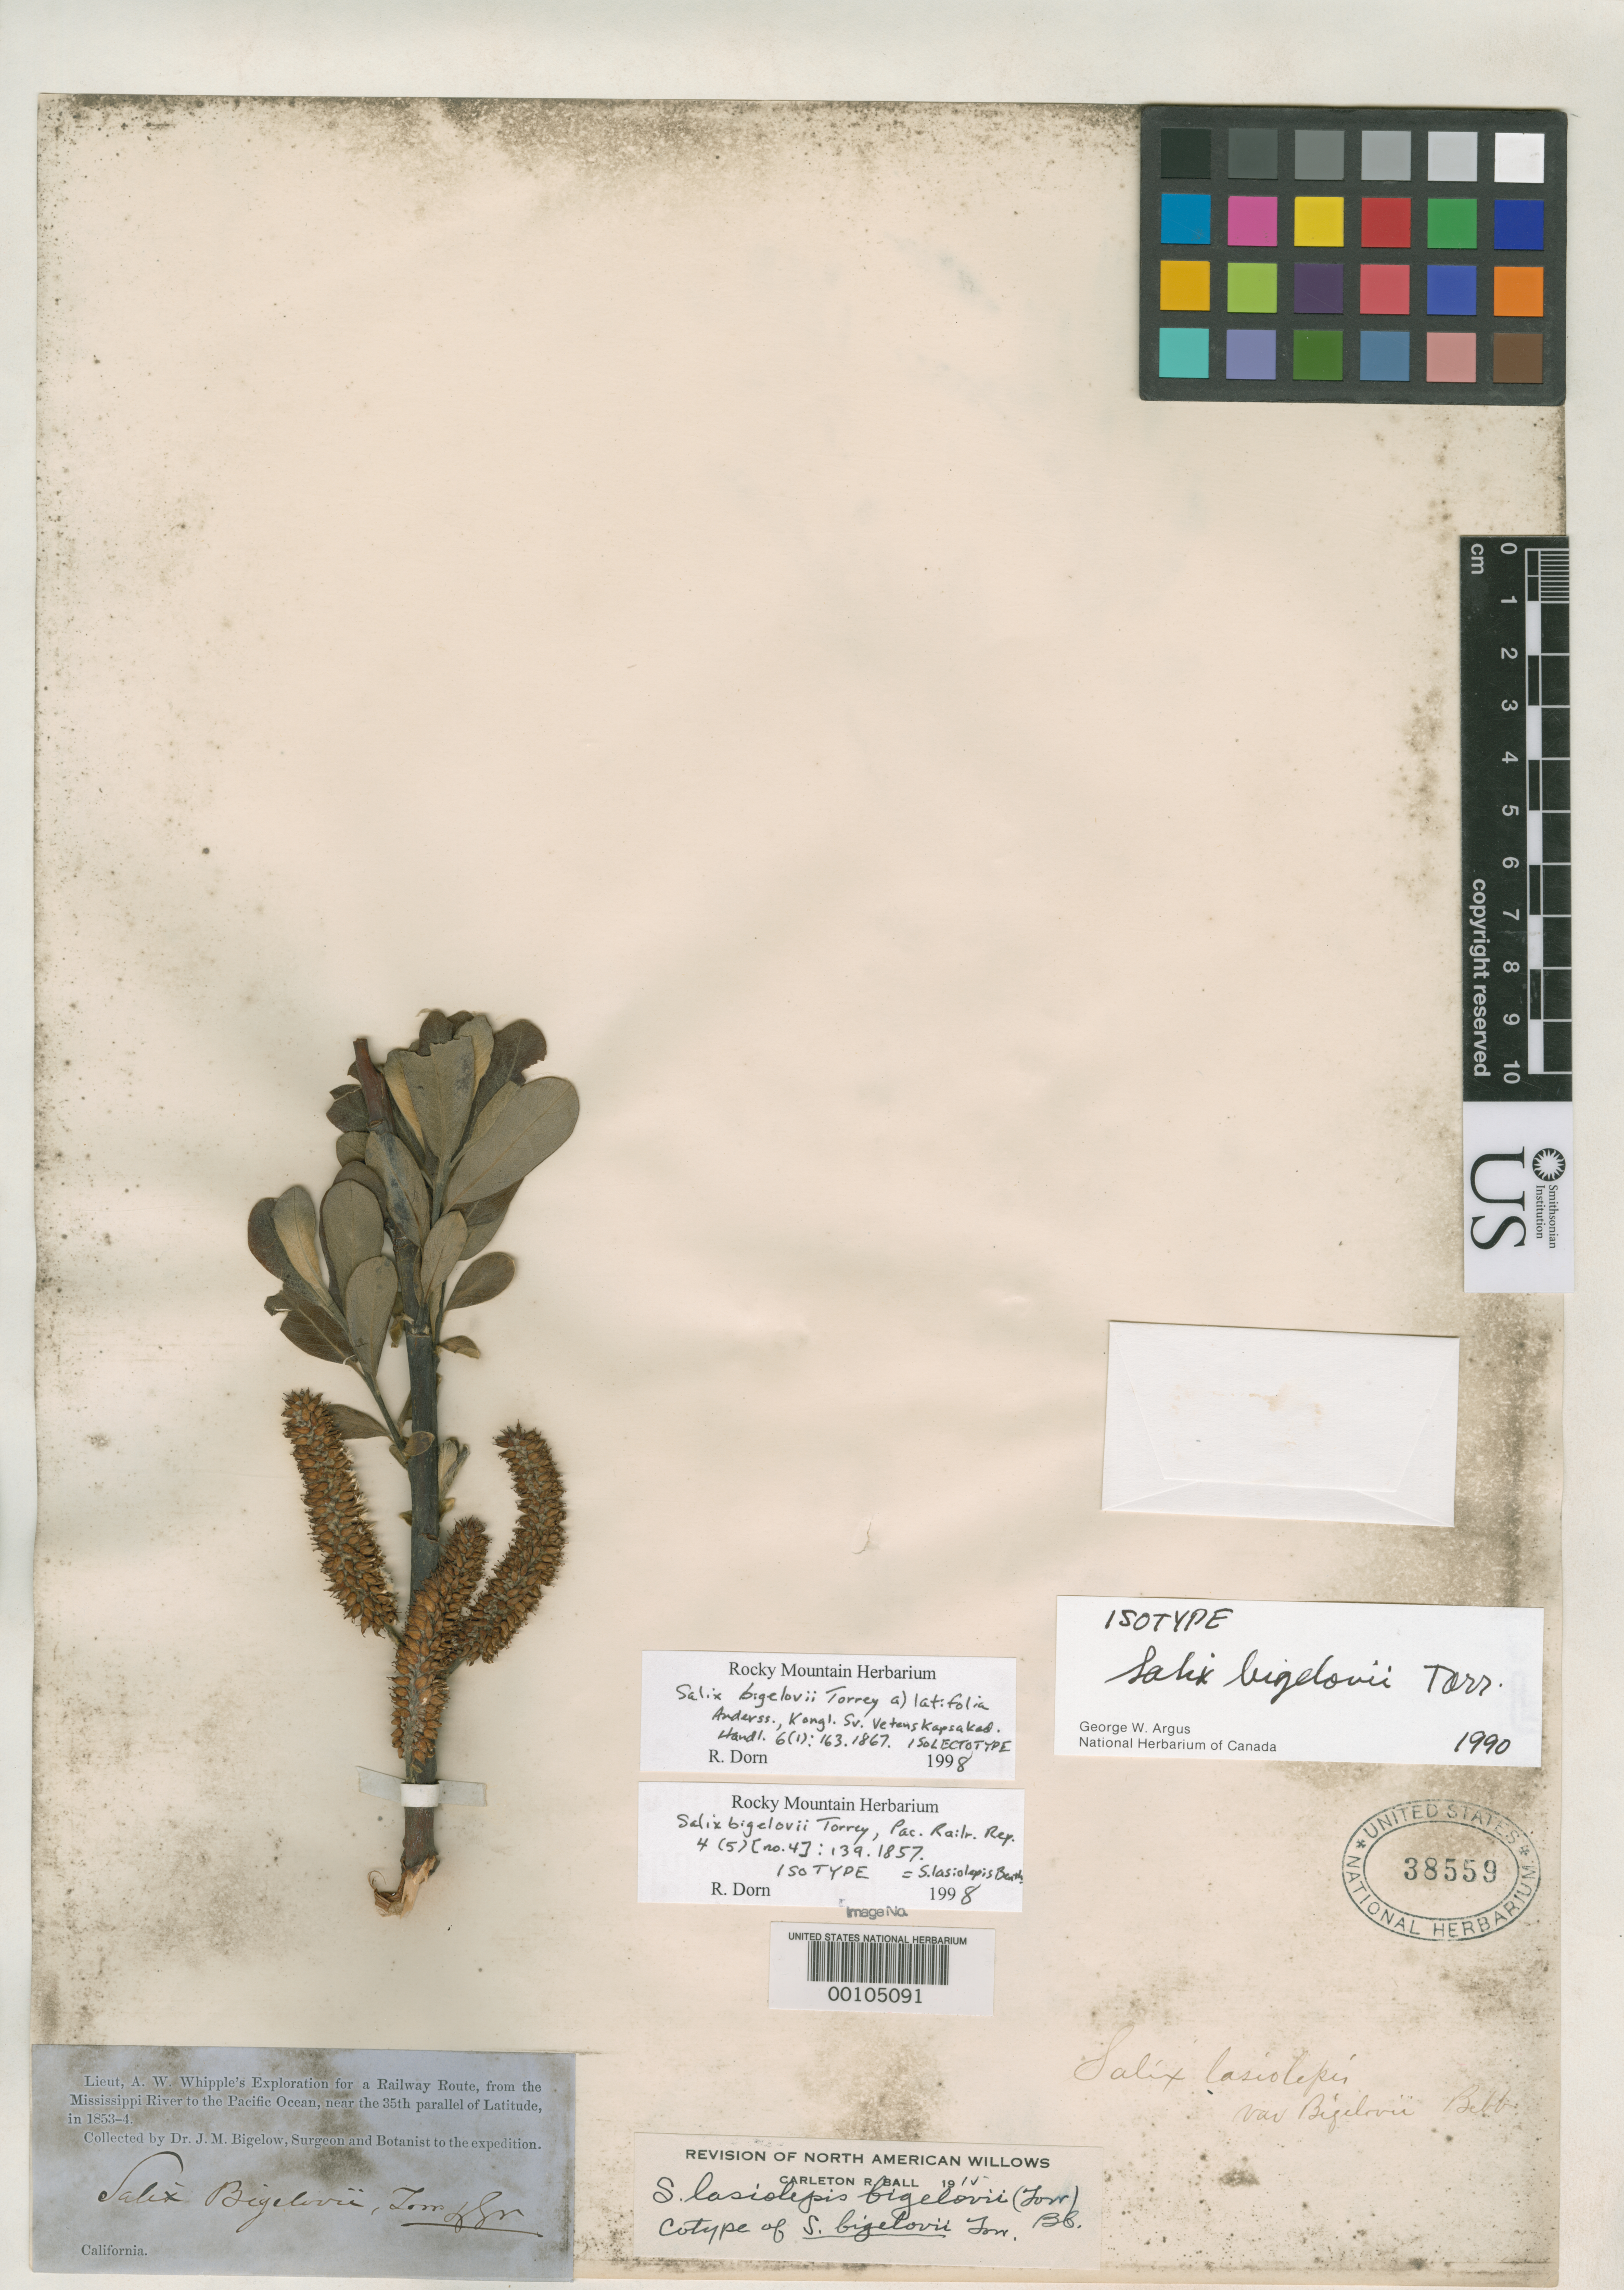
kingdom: Plantae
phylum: Tracheophyta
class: Magnoliopsida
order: Malpighiales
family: Salicaceae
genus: Salix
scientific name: Salix bigelovii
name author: Torr.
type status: Isolectotype; Isotype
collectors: J. M. Bigelow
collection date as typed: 08 Apr 1854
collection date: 1854-04-08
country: United States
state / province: California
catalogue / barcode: US 38559